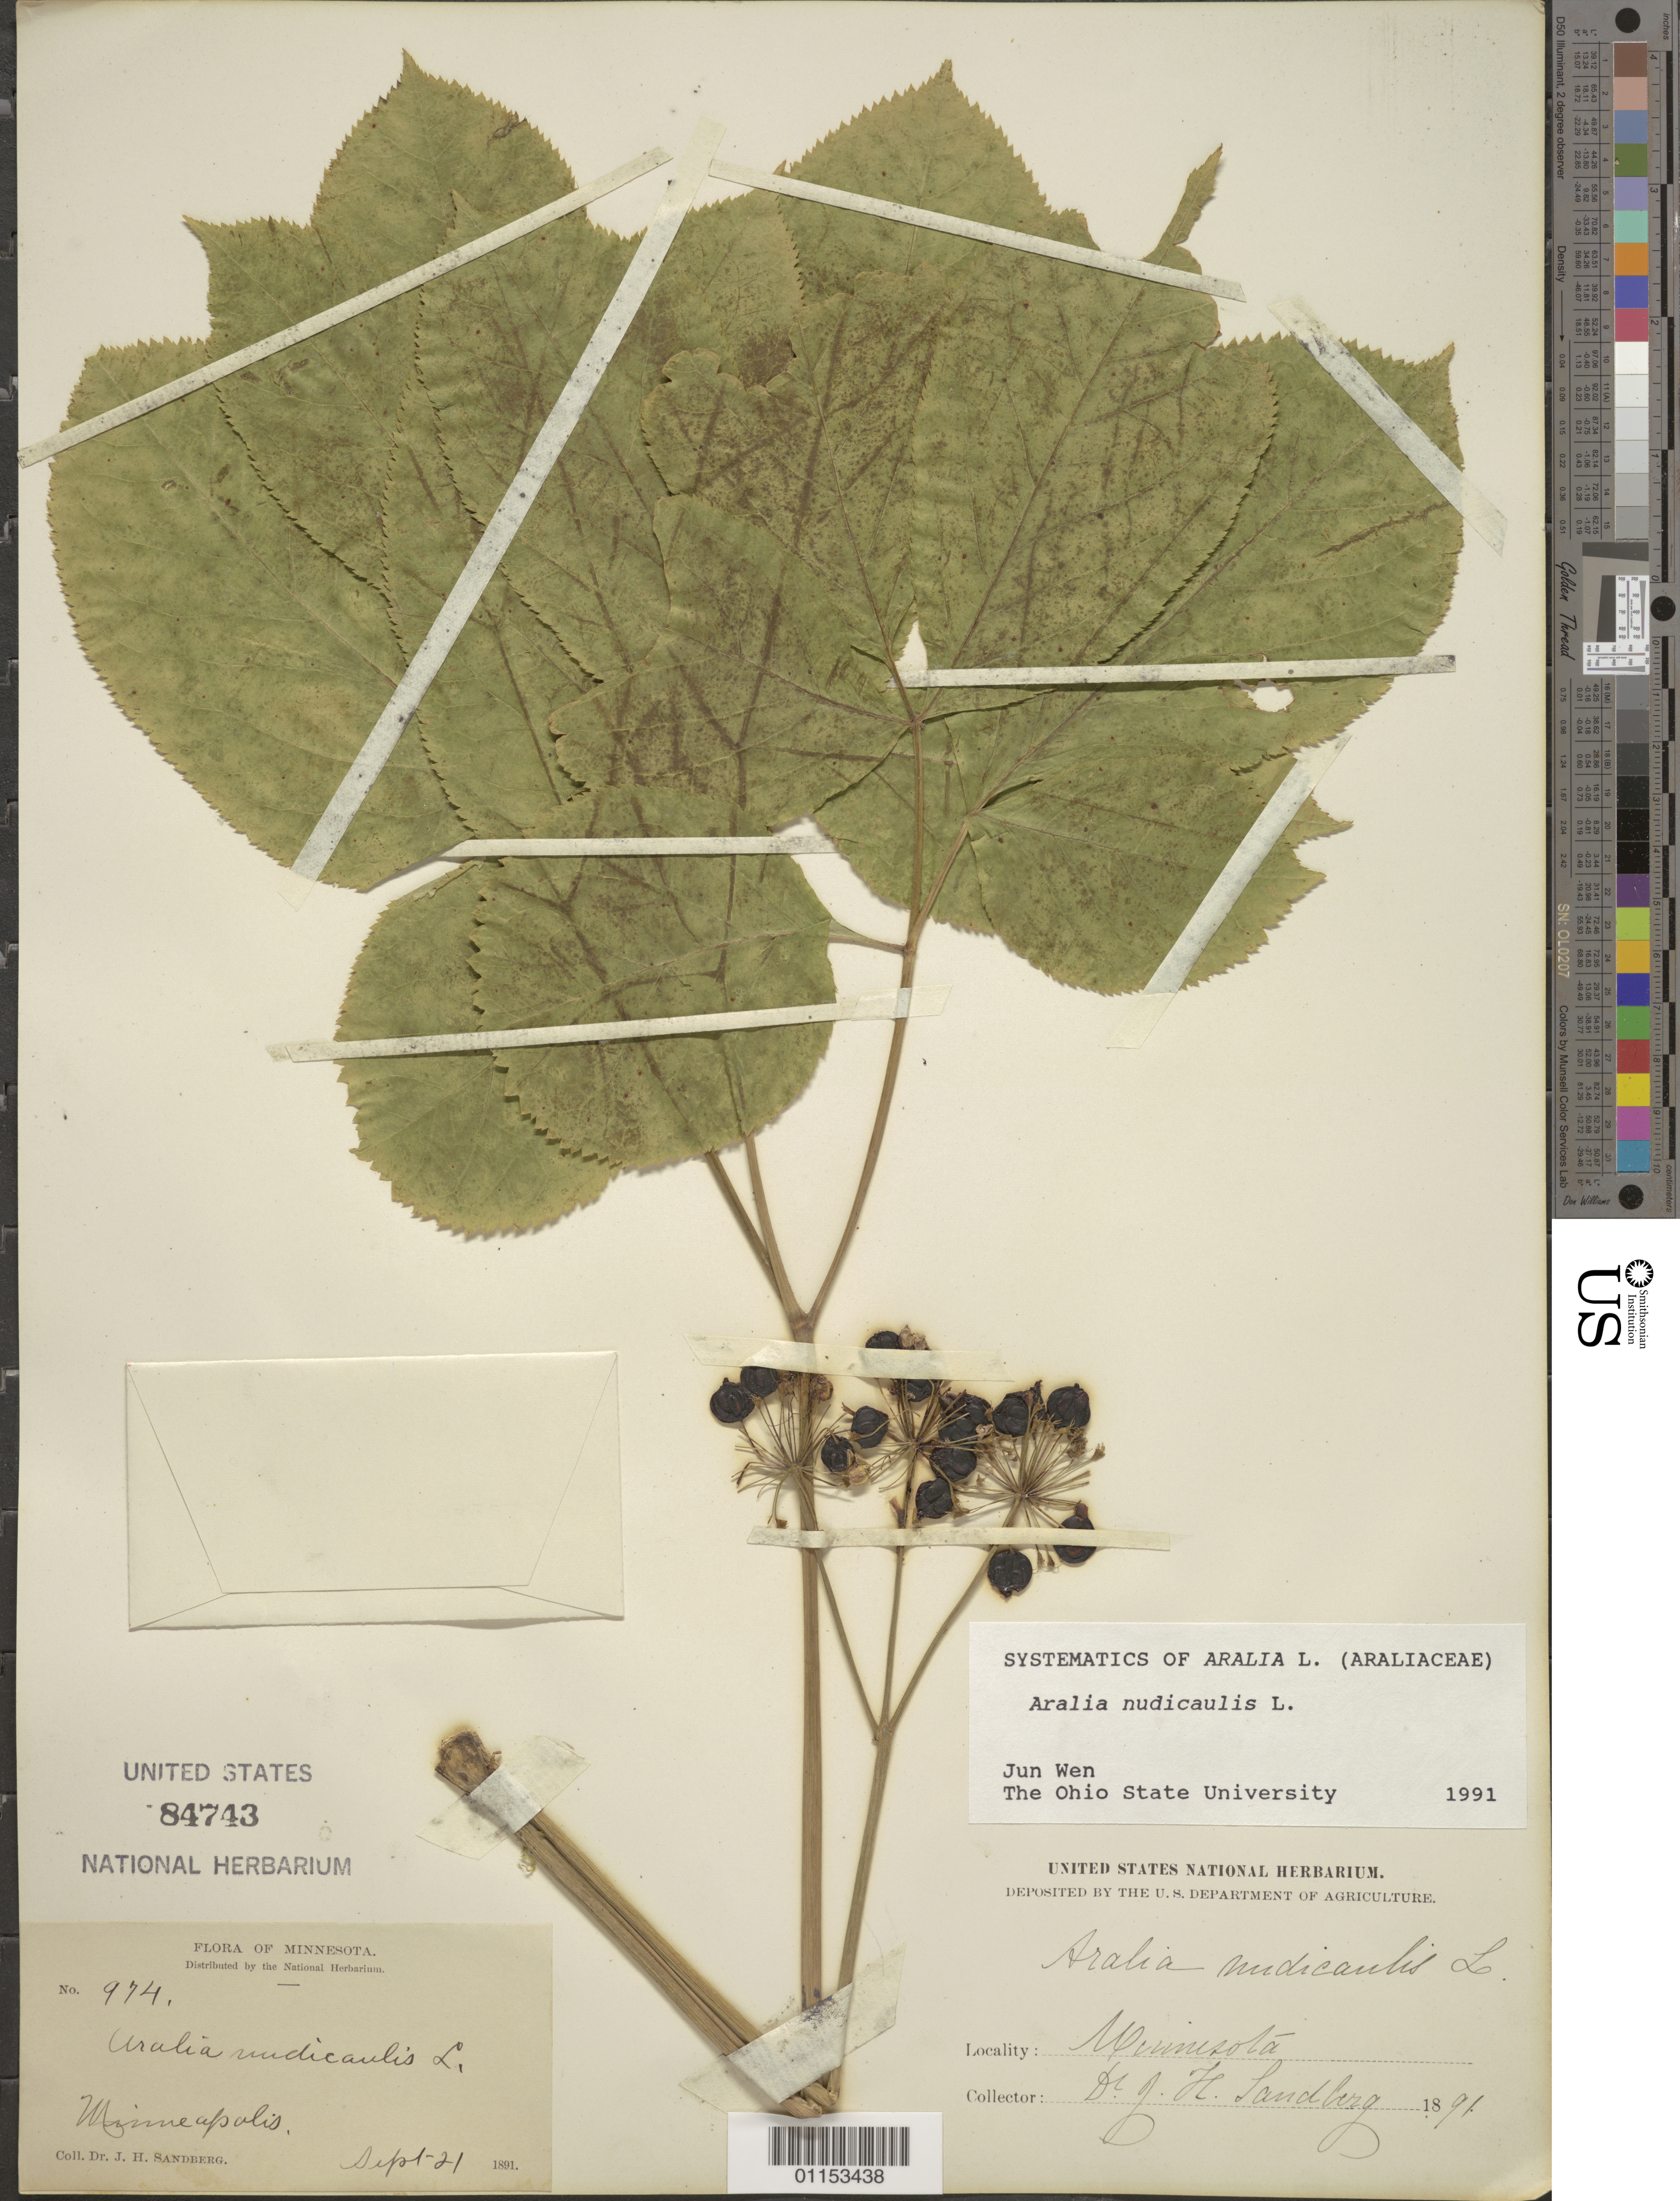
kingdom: Plantae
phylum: Tracheophyta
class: Magnoliopsida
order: Apiales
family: Araliaceae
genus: Aralia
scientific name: Aralia nudicaulis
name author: L.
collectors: J. H. Sandberg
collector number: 974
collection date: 1891-09-21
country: United States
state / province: Minnesota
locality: Minneapolis.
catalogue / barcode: US 84743